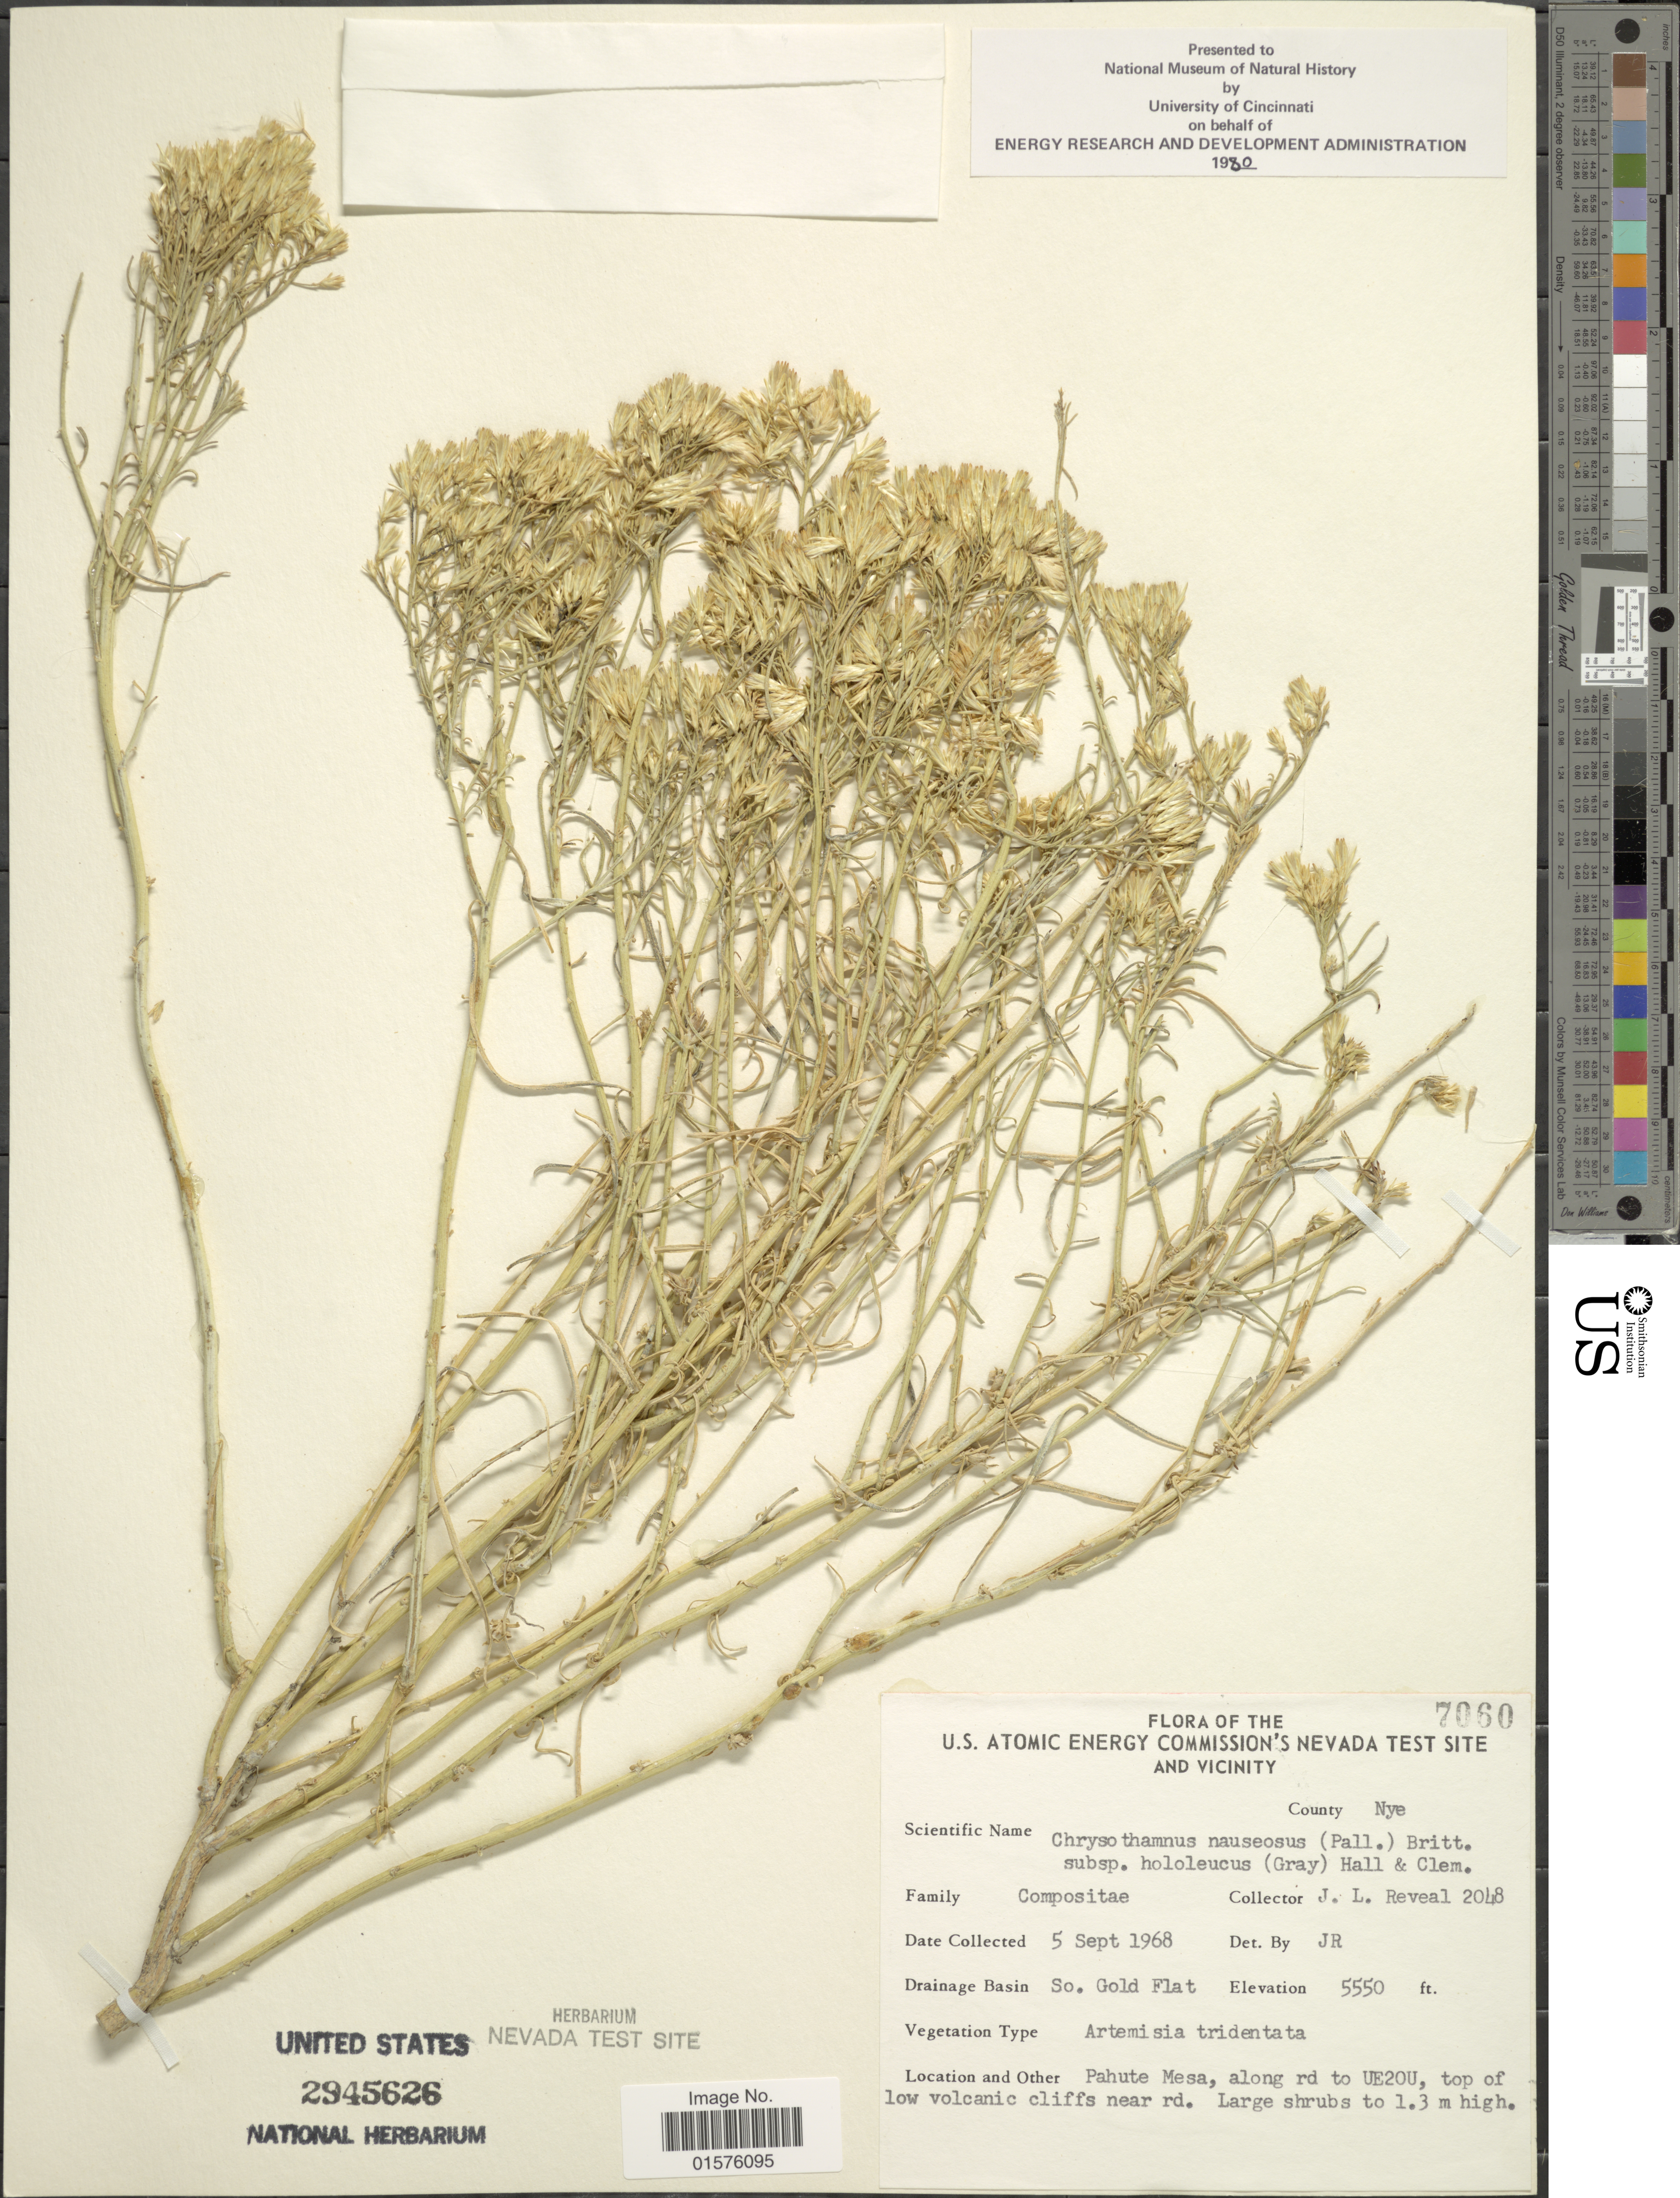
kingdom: Plantae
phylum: Tracheophyta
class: Magnoliopsida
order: Asterales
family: Asteraceae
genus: Ericameria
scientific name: Ericameria nauseosa var. hololeuca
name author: (A. Gray) G.L. Nesom & G.I. Baird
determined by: Urbatsch, Lowell E., Curator (LSU), Louisiana State University (UNITED STATES)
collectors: J. L. Reveal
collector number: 2048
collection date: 1968-09-05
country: United States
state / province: Nevada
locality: The U.S. Atomic Energy Commision's Nevada test site and vicinity, County: Nye, Pahute Mesa, along rd to UE20U, top of low volcanic cliffs near rd. Drainage basin: So Gold Flat.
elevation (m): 1692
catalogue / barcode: US 2945626